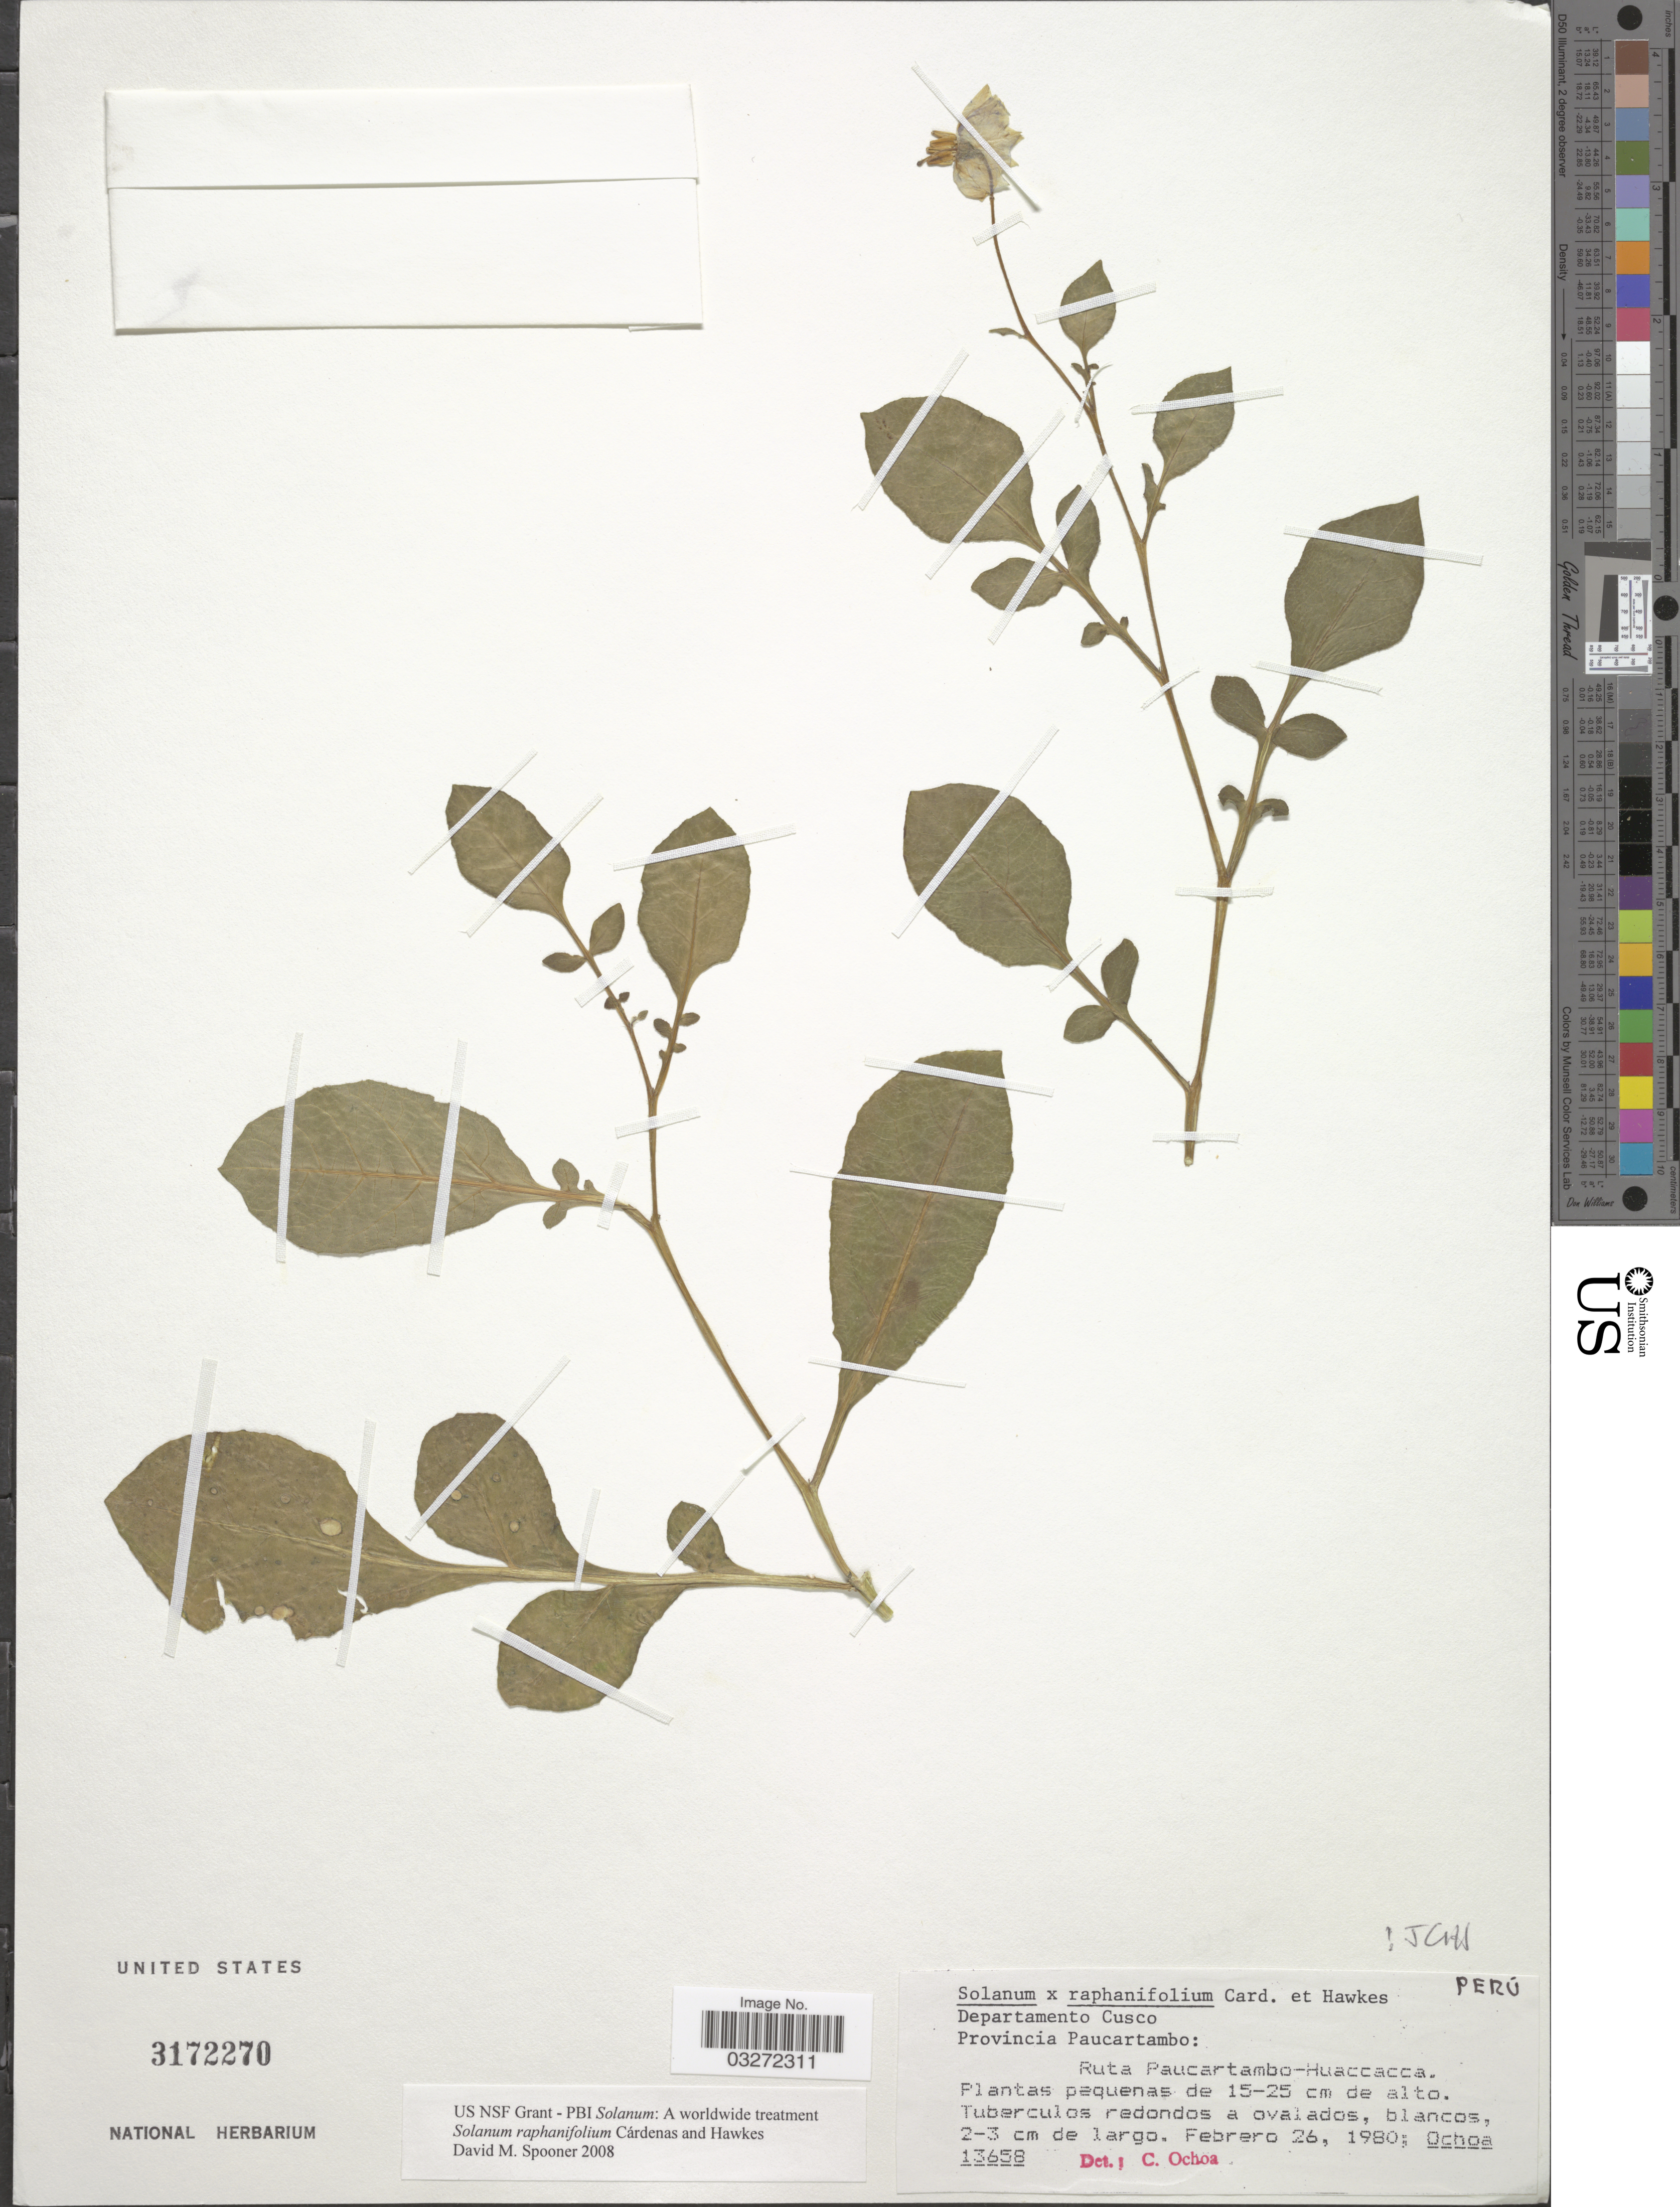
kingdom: Plantae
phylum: Tracheophyta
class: Magnoliopsida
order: Solanales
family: Solanaceae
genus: Solanum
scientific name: Solanum raphanifolium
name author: Cárdenas & Hawkes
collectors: -. Ochoa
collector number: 13658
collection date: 1980-02-26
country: Peru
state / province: Cusco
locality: Departamento Cusco, Provincia Paucartambo: Ruta Paucartambo-Huaccacca.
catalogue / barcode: US 3172270